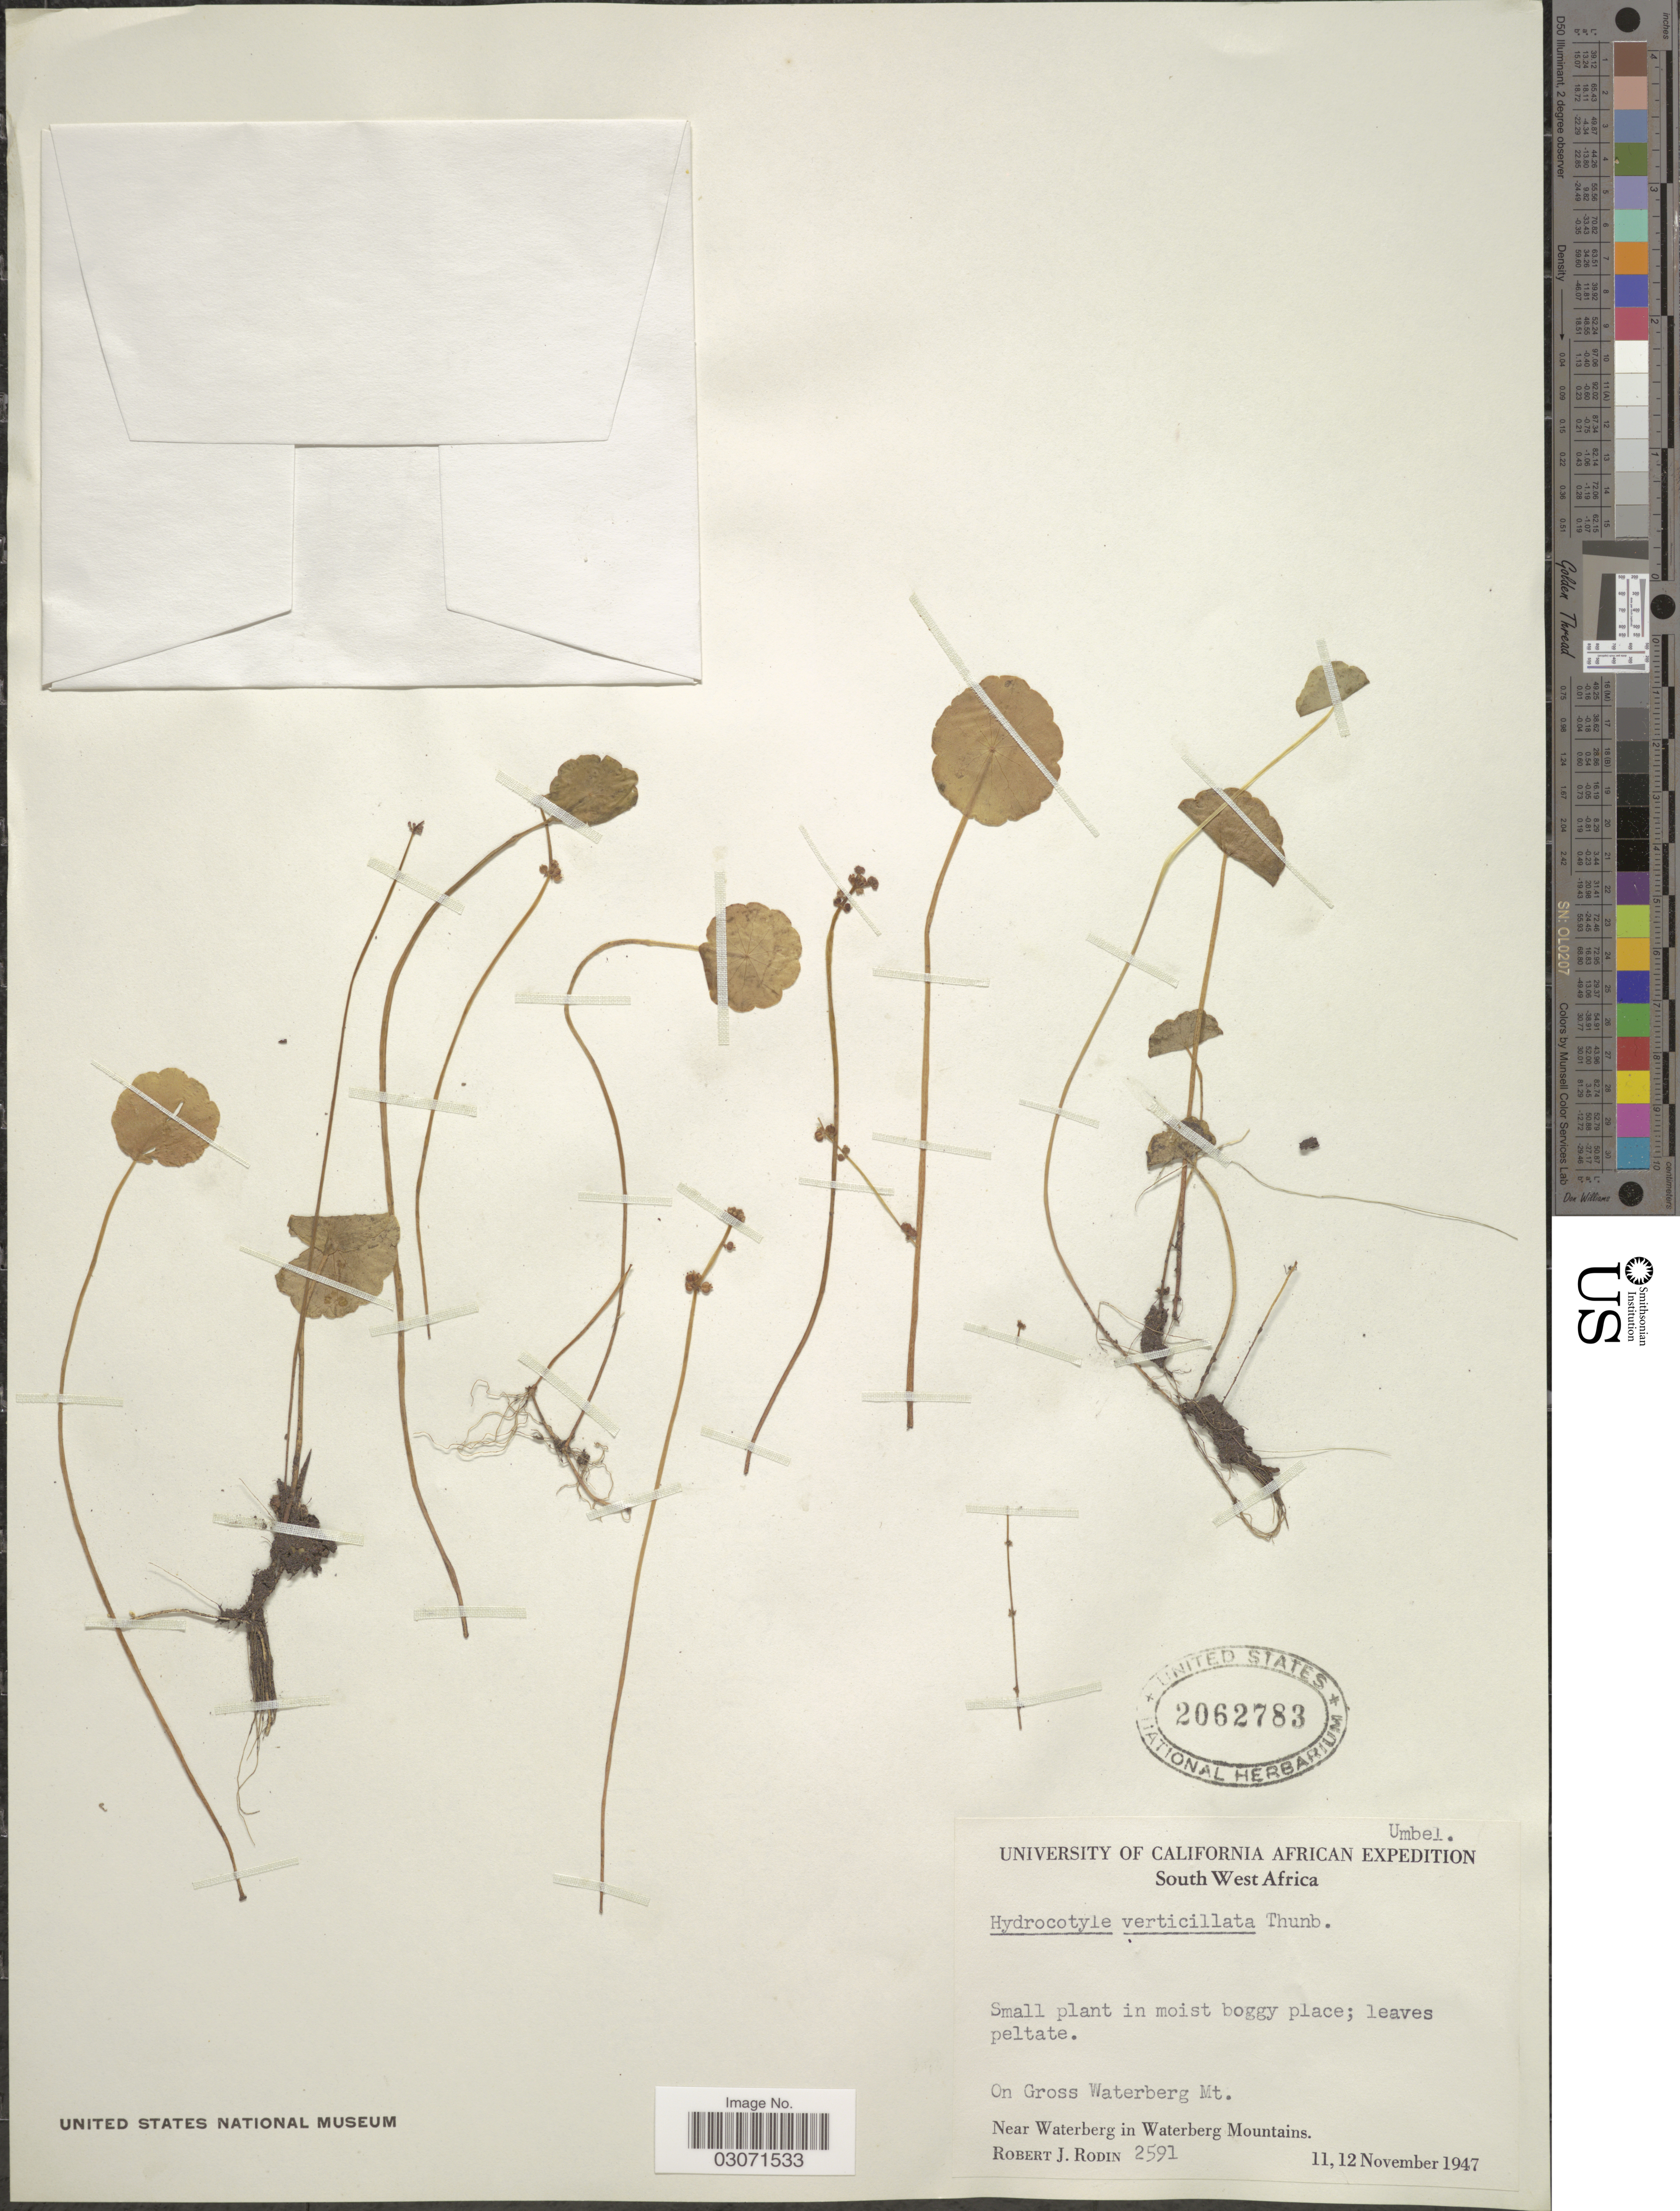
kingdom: Plantae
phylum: Tracheophyta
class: Magnoliopsida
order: Apiales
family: Araliaceae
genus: Hydrocotyle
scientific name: Hydrocotyle verticillata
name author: Thunb.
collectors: R. J. Rodin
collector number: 2591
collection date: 1947-11-11/1947-11-12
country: Namibia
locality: South West Africa. Gross Waterberg Mt. Near Waterberg in Waterberg Mountains.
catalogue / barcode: US 2062783